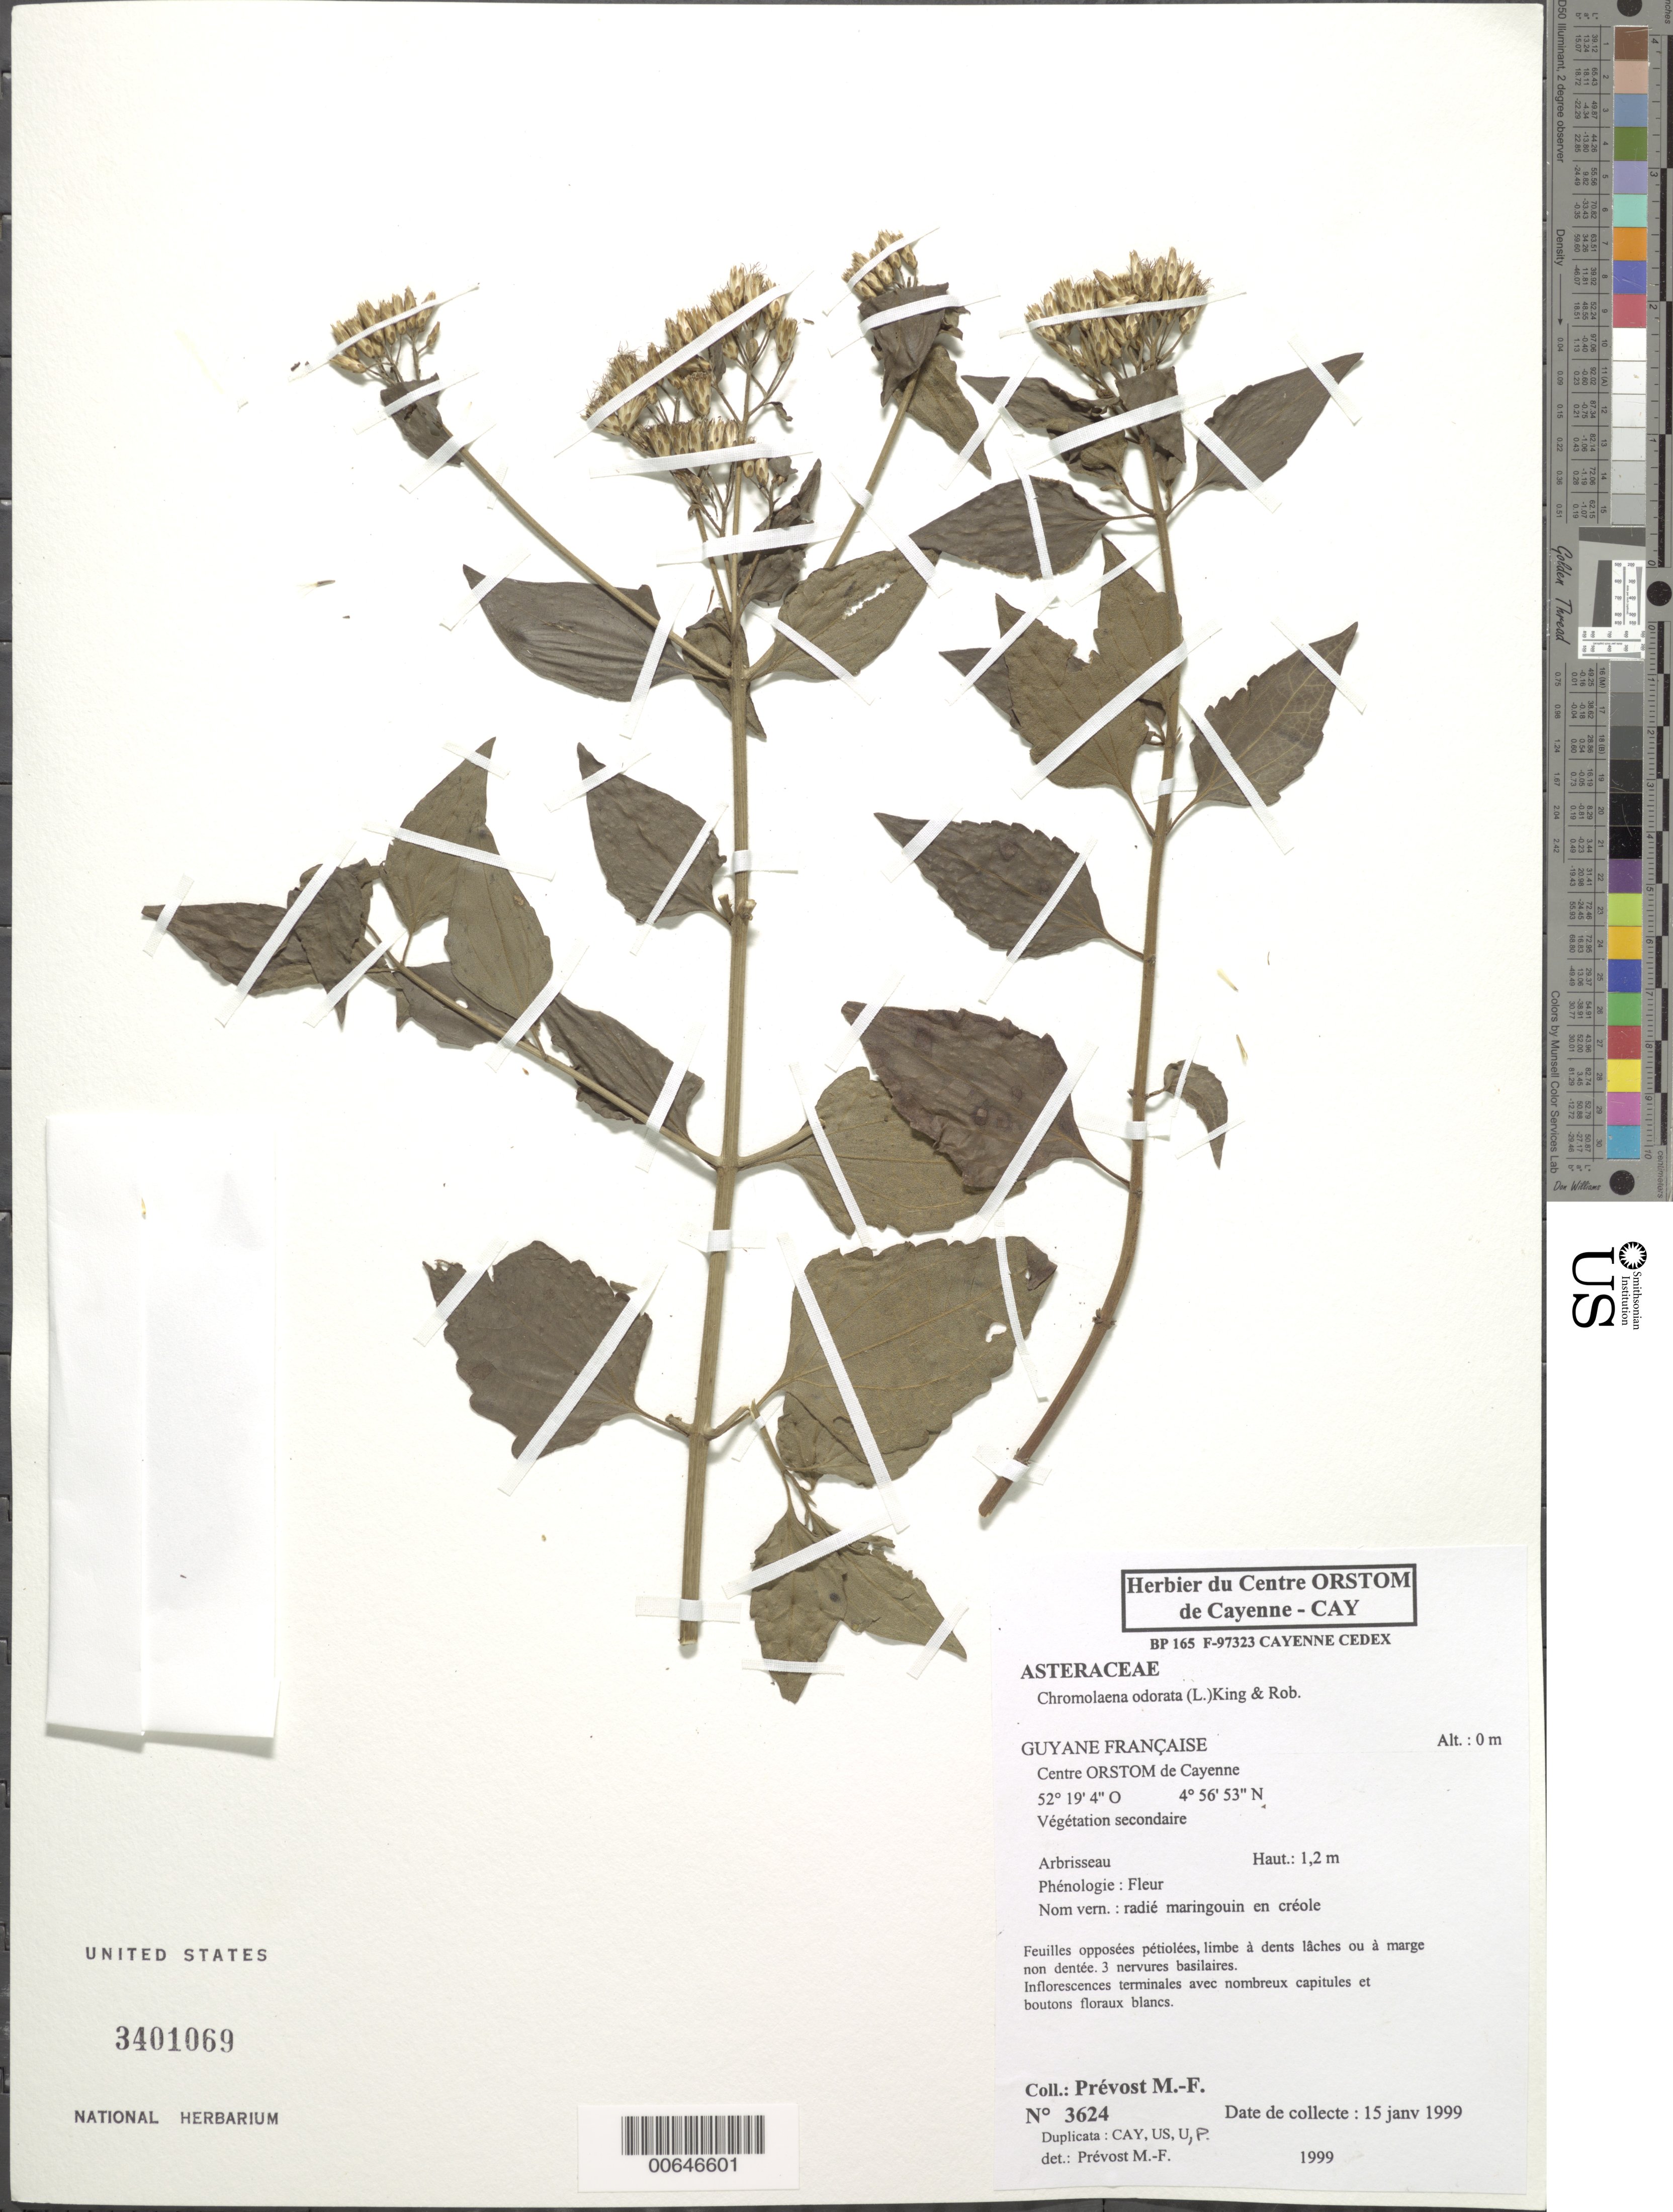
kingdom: Plantae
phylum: Tracheophyta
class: Magnoliopsida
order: Asterales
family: Asteraceae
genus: Chromolaena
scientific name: Chromolaena odorata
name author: (L.) R.M. King & H. Rob.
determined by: Prévost, M.-F.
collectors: M.-F. Prévost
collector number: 3624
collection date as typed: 15-Jan-99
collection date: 1999-01-15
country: French Guiana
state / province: Cayenne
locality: Centre ORSTOM de Cayenne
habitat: Secondary vegetation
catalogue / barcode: US 3401069